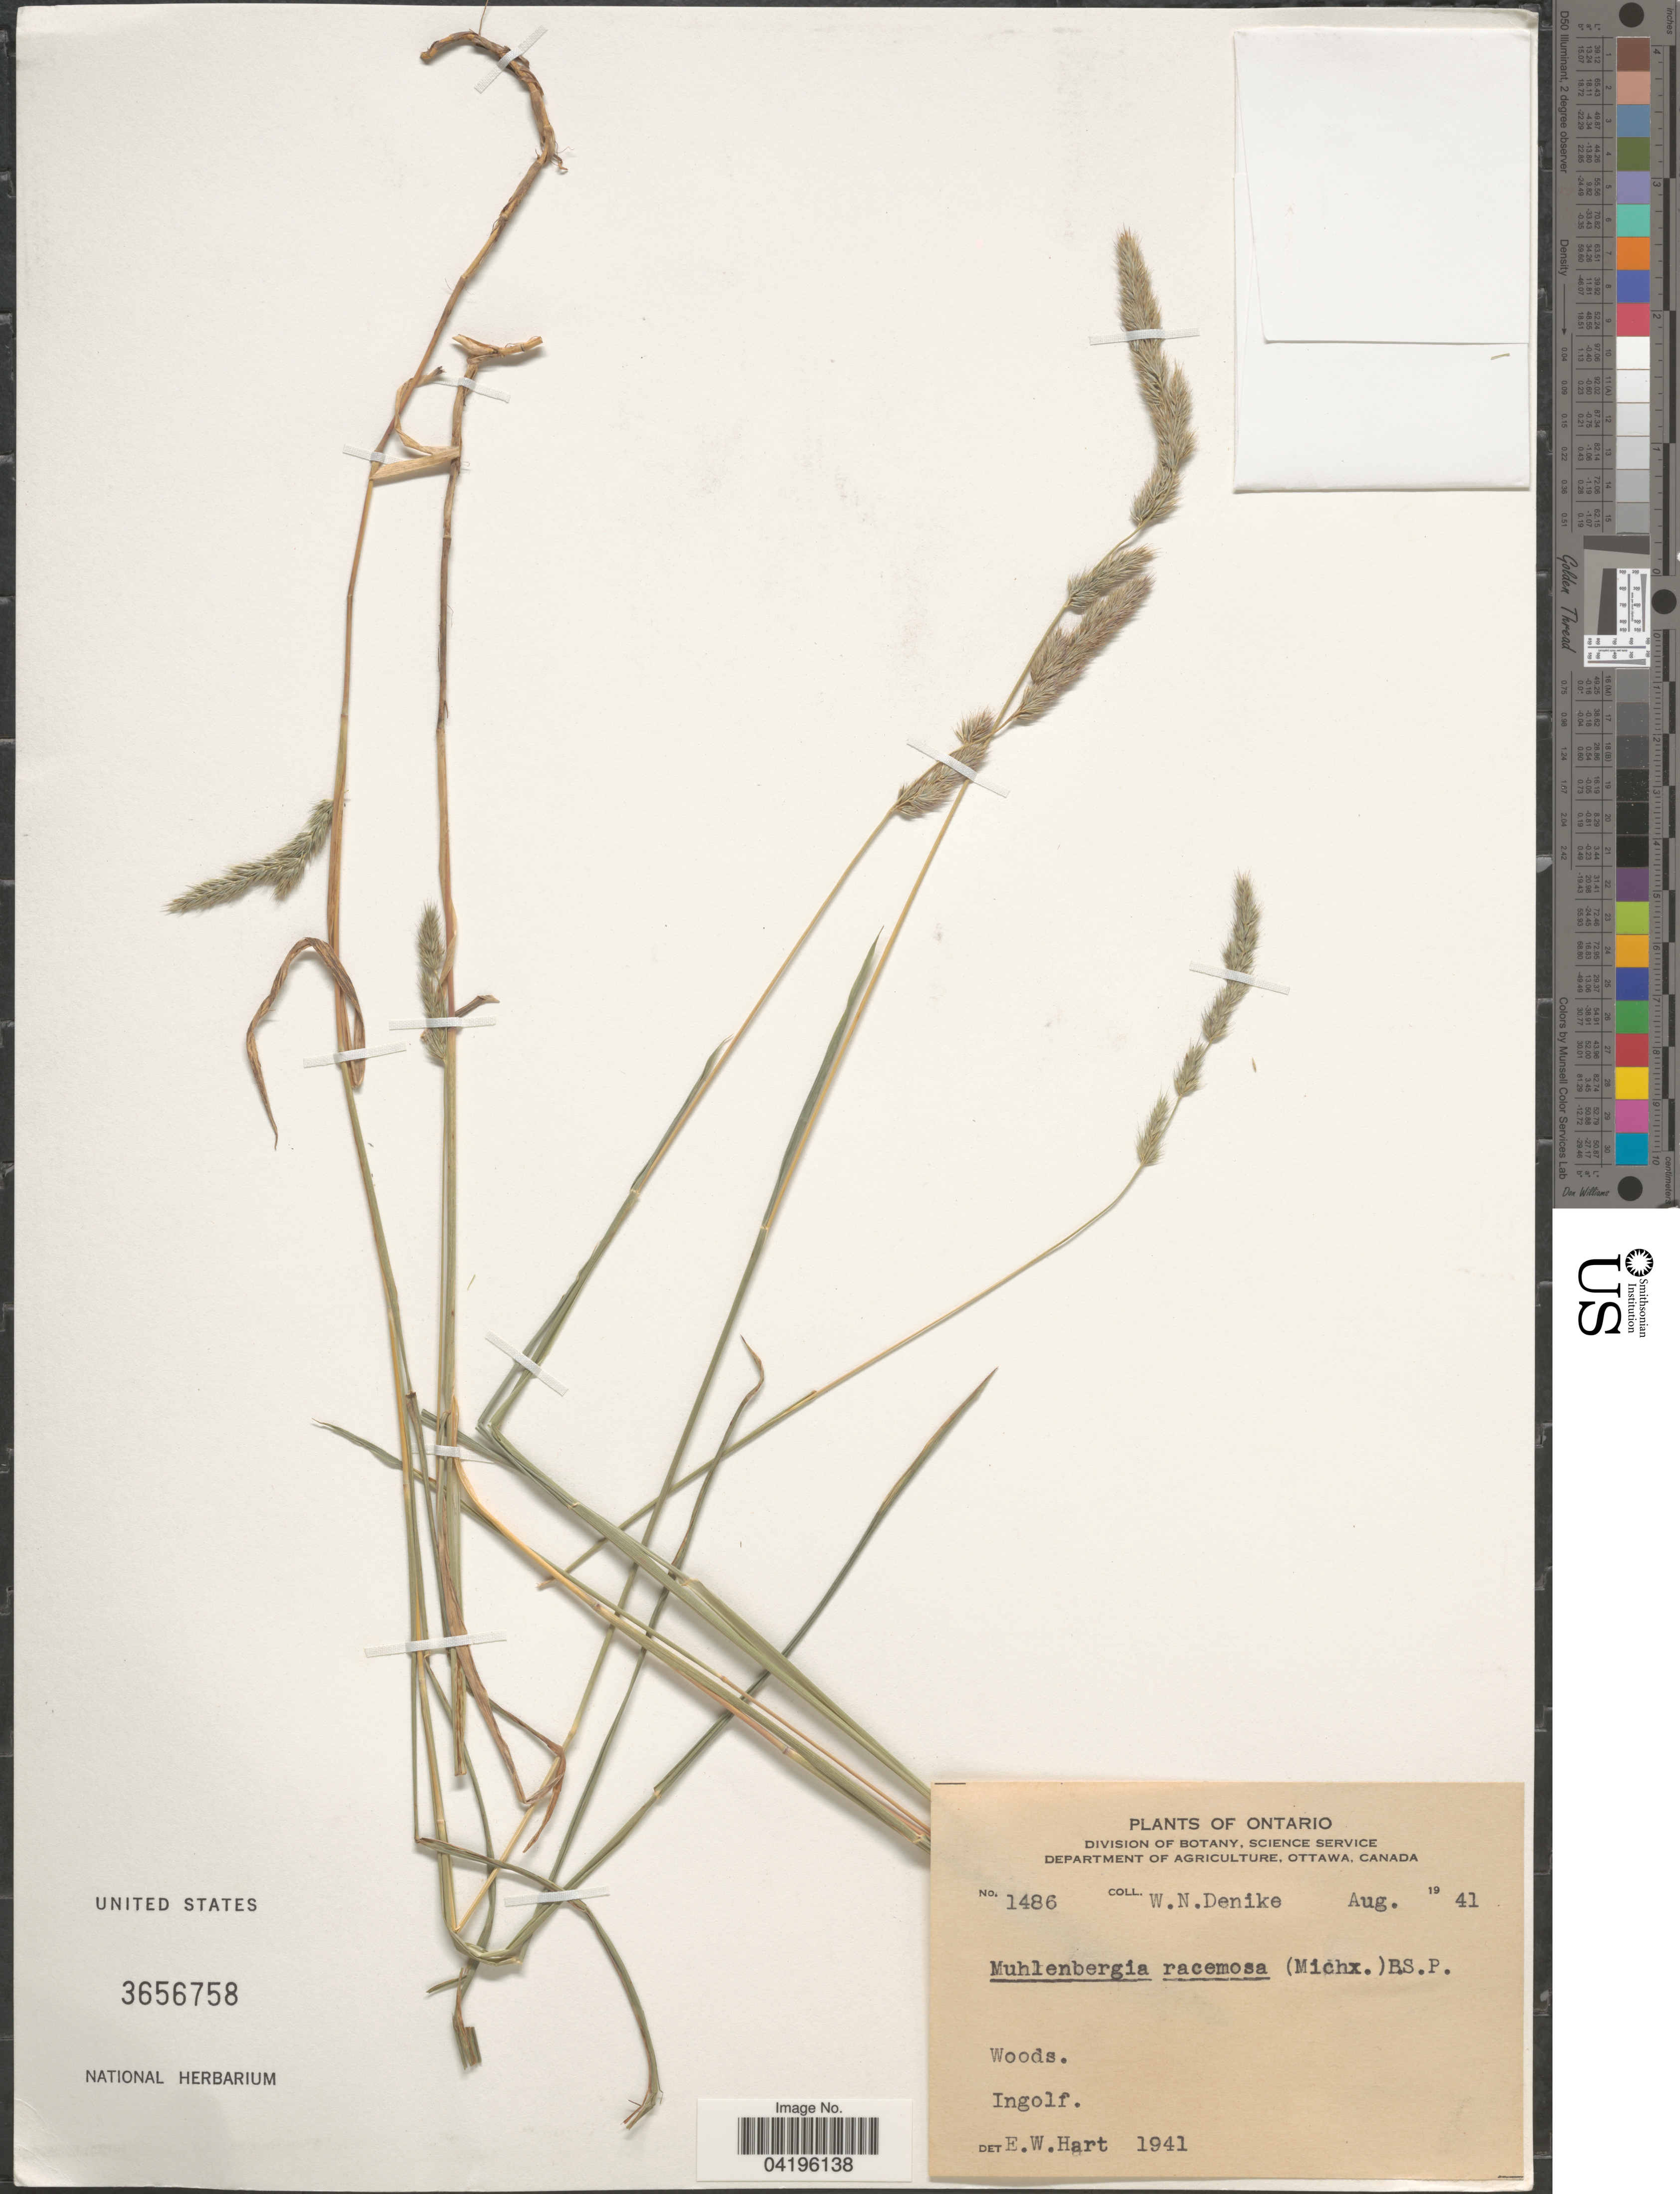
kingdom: Plantae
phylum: Tracheophyta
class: Liliopsida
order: Poales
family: Poaceae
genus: Muhlenbergia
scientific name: Muhlenbergia racemosa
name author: (Michx.) Britton et al.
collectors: W. Denike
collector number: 1486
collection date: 1941-08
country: Canada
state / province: Ontario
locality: Ingolf.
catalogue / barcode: US 3656758